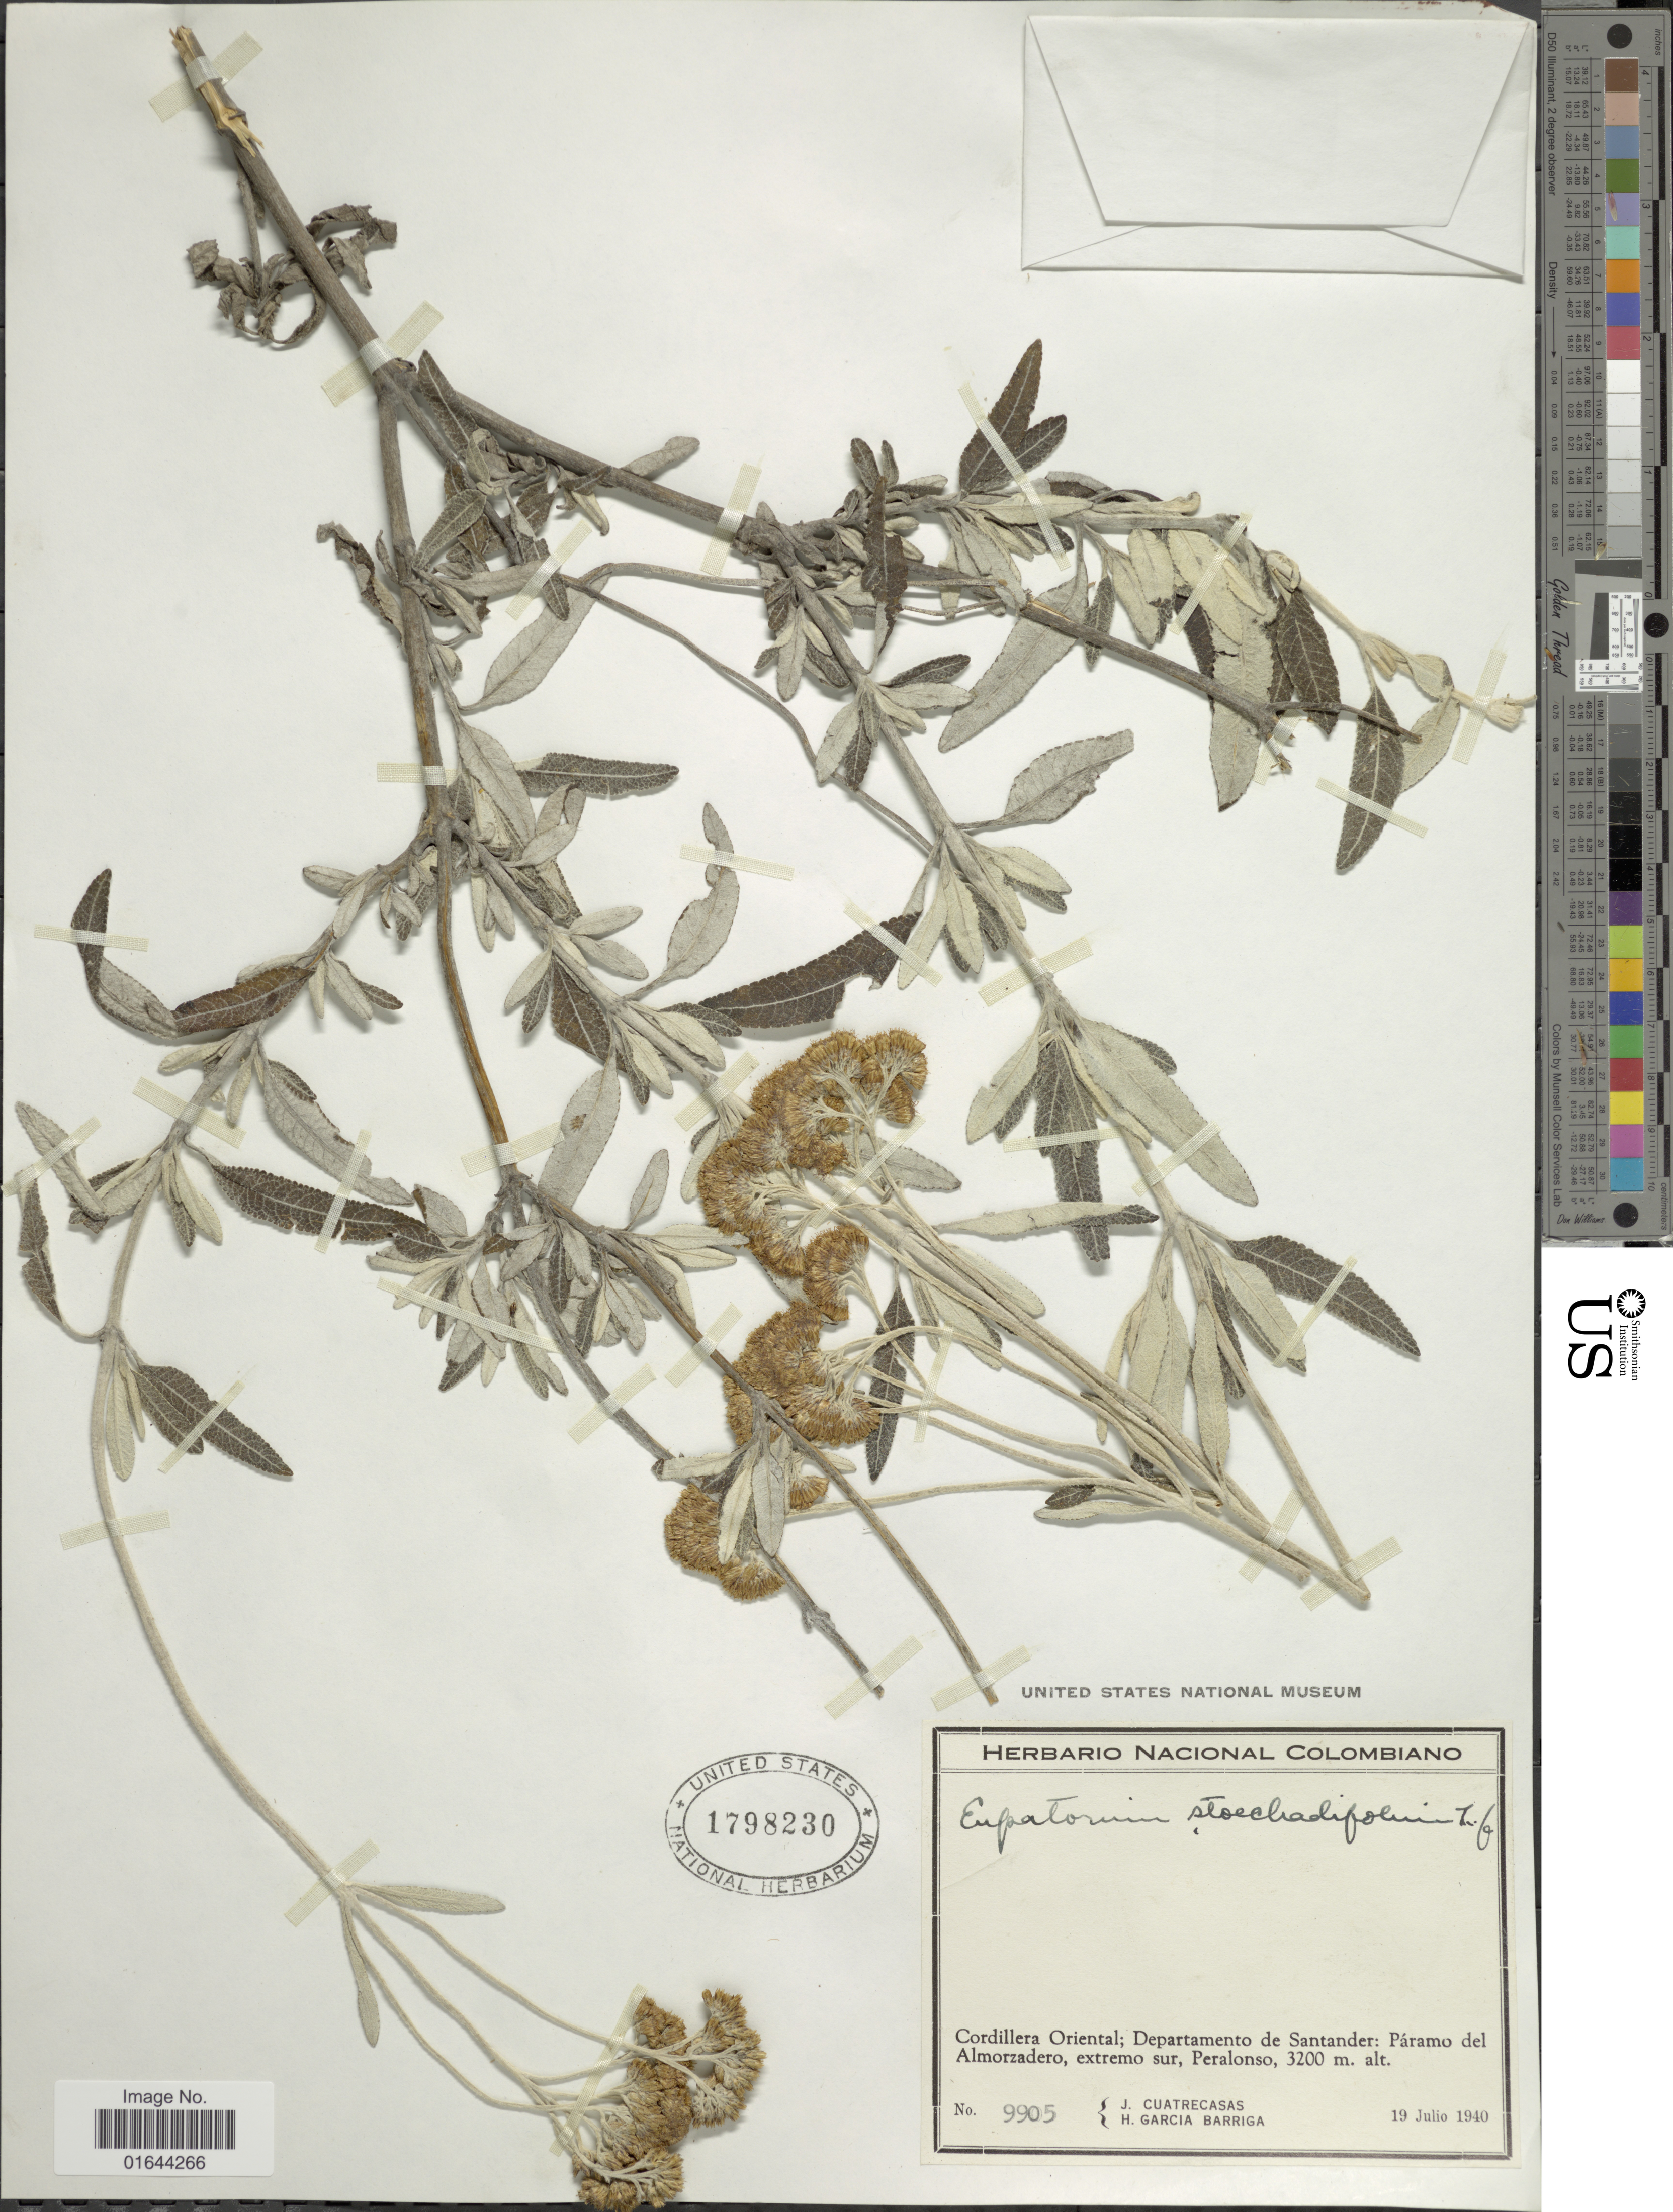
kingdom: Plantae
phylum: Tracheophyta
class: Magnoliopsida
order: Asterales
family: Asteraceae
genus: Lourteigia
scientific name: Lourteigia stoechadifolia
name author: (L. f.) R.M. King & H. Rob.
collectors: J. Cuatrecasas & H. García Barriga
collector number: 9905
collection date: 1940-07-19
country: Colombia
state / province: Santander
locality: Cordillera Oriental; Departamento de Santander: Paramo de;Almorzadero, extremo sur, Peralonso.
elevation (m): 3200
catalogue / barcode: US 1798230